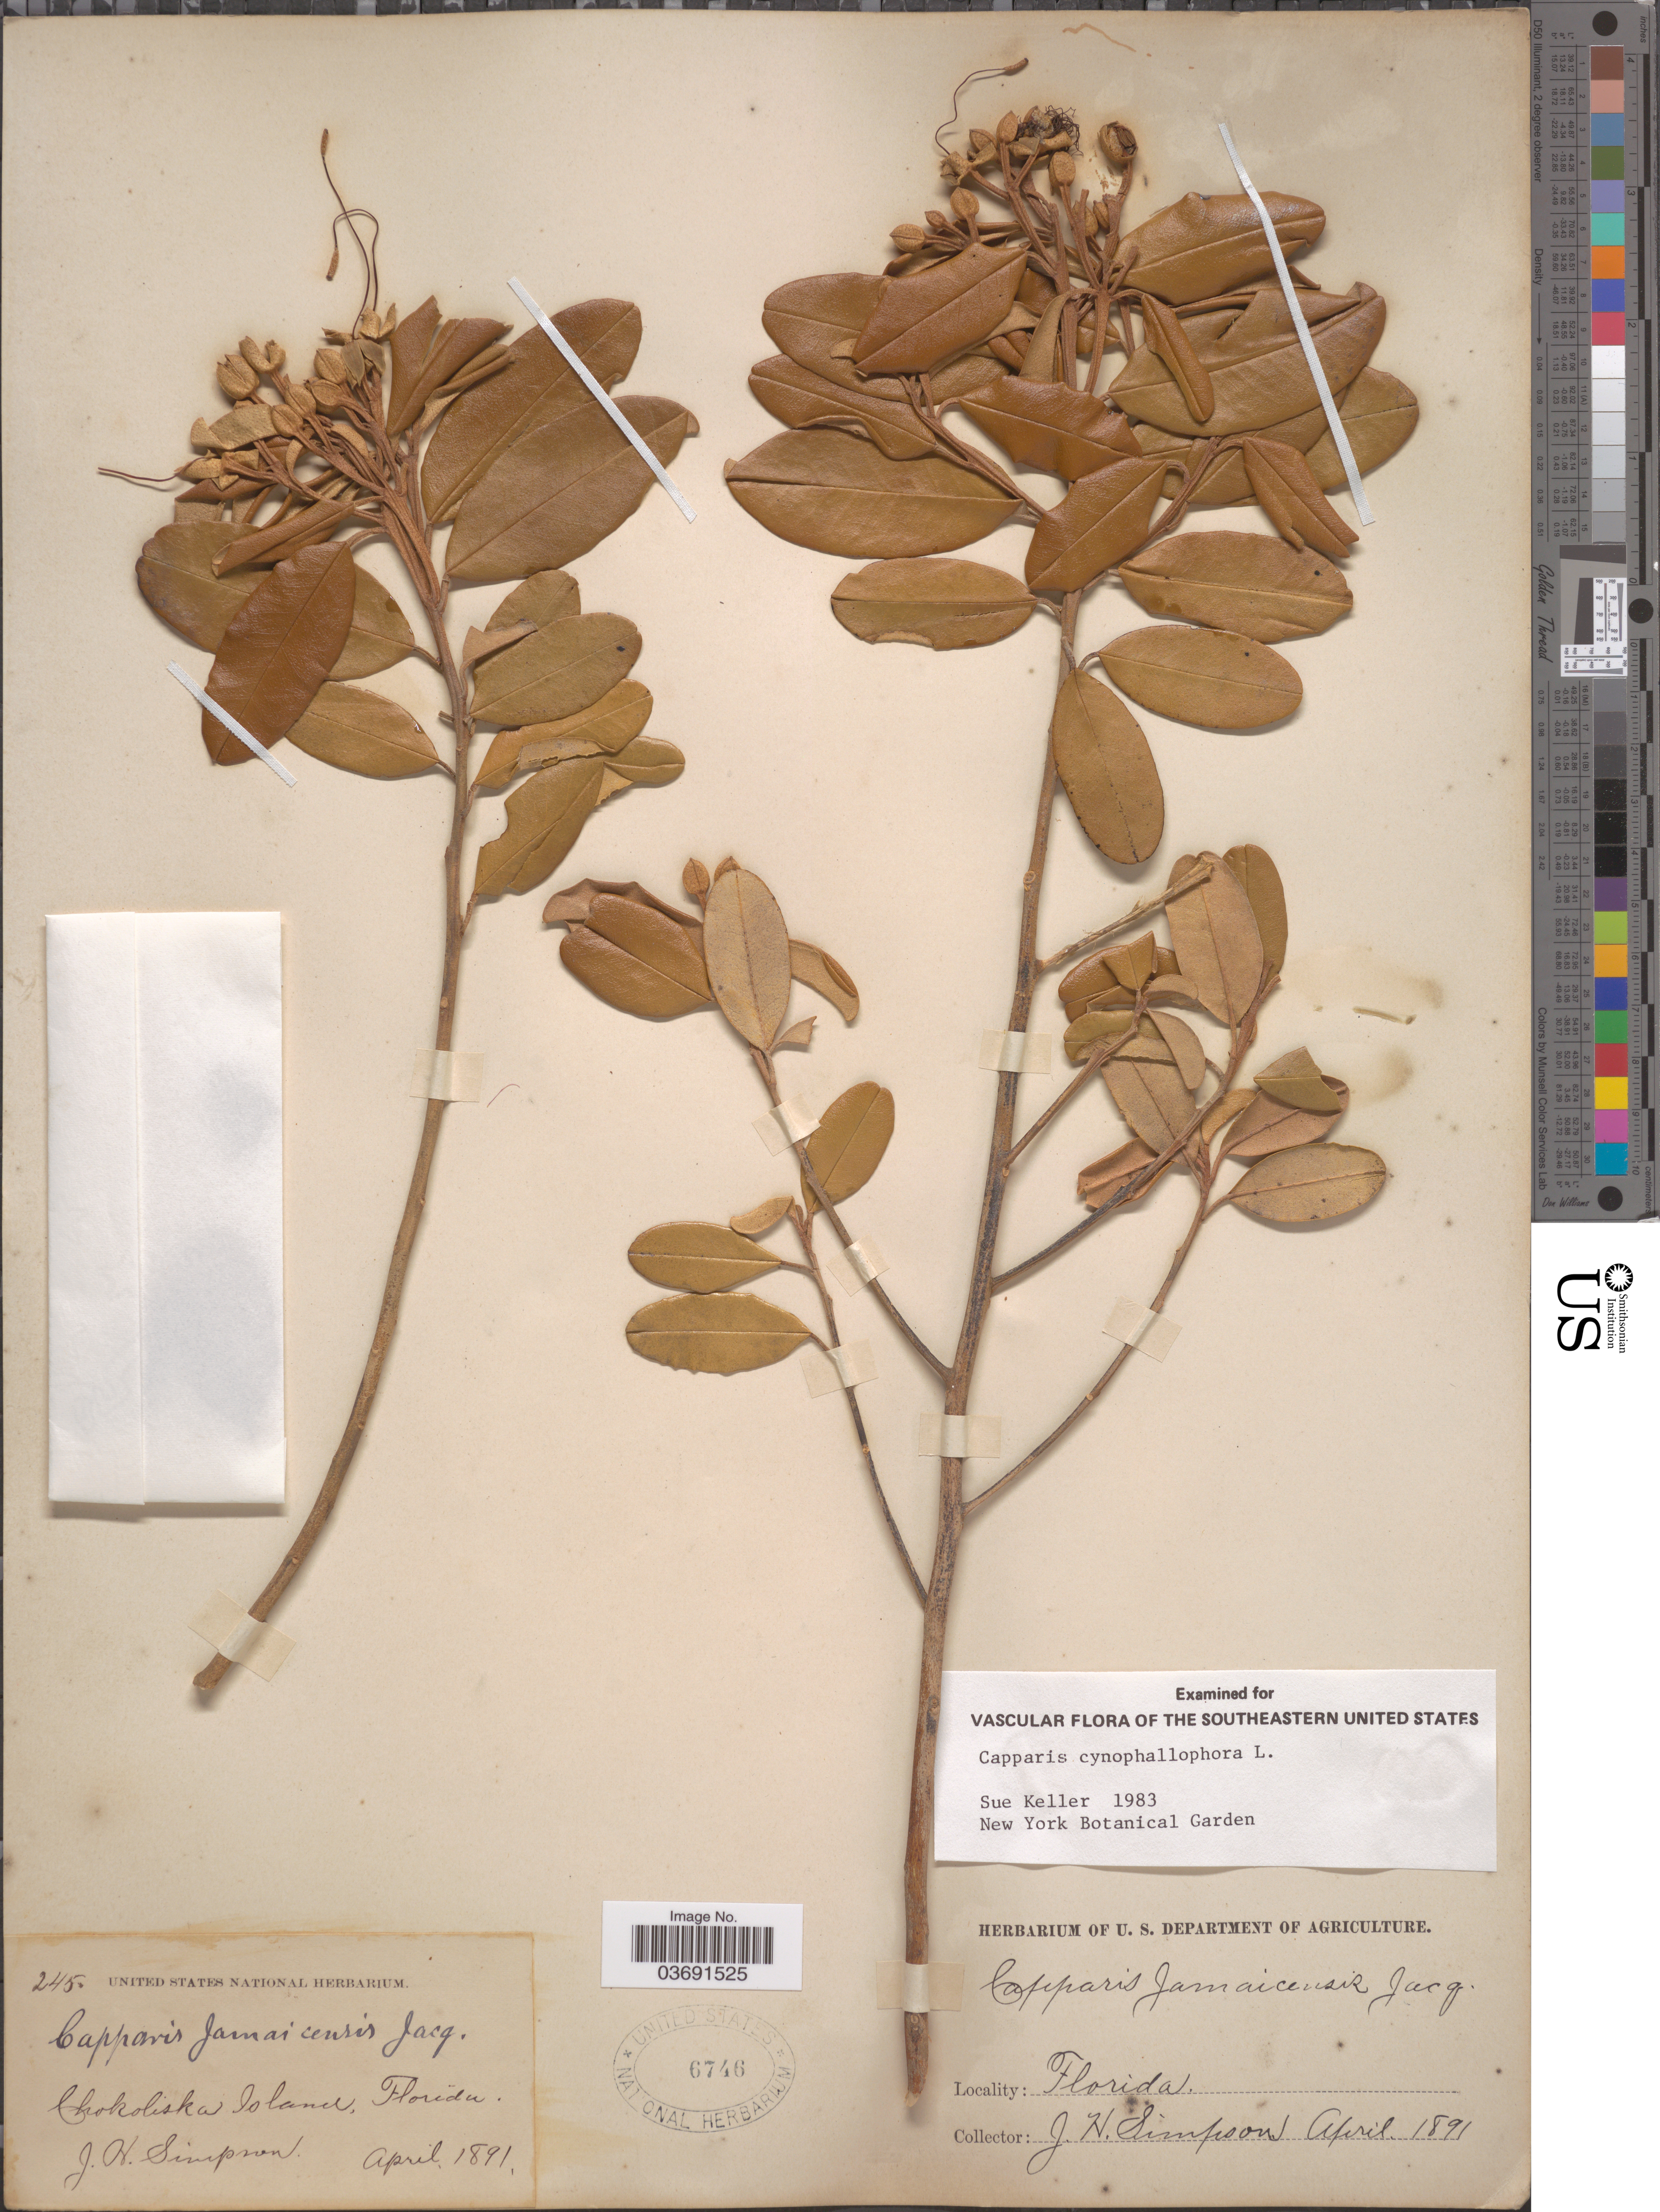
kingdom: Plantae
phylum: Tracheophyta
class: Magnoliopsida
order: Brassicales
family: Capparaceae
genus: Capparis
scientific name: Capparis cynophallophora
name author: L.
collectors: J. H. Simpson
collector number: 245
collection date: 1891-04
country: United States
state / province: Florida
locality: Chokoliska Island.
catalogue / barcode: US 6746